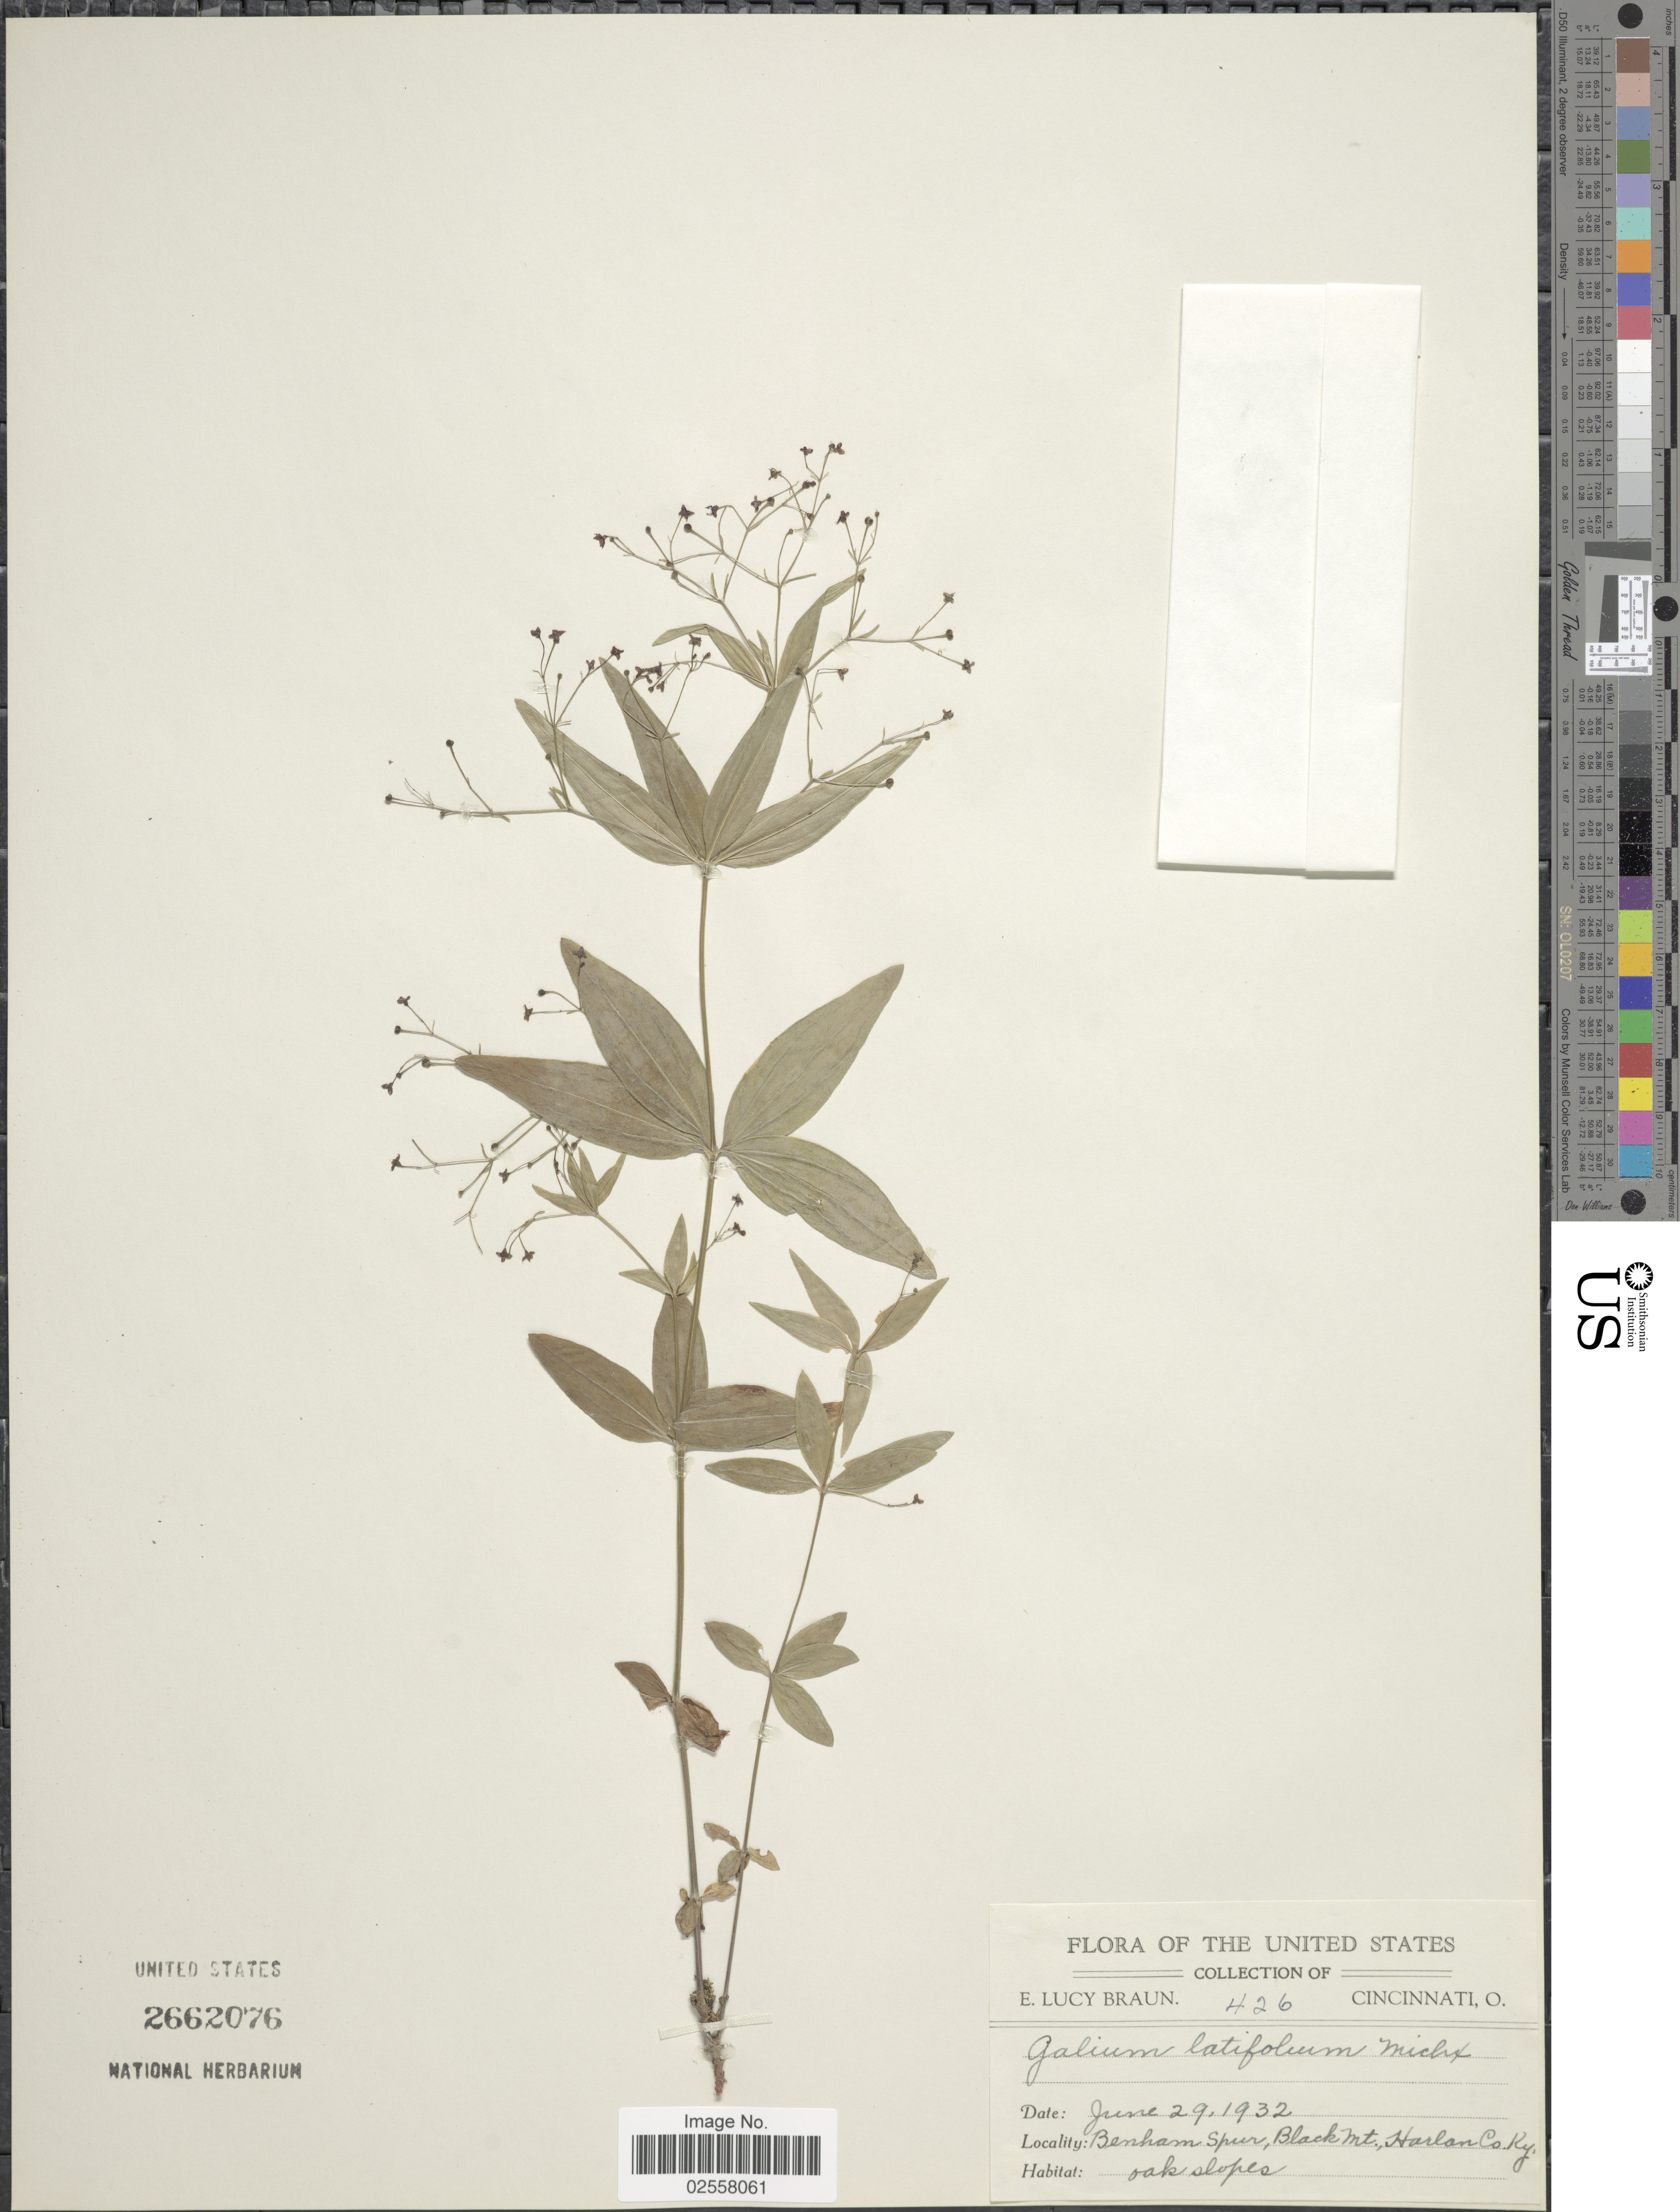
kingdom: Plantae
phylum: Tracheophyta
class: Magnoliopsida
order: Gentianales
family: Rubiaceae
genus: Galium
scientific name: Galium latifolium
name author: Michx.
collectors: E. L. Braun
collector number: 426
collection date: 1932-06-29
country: United States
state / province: Kentucky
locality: Benham Spur, Black Mt. Harlan Co. Ky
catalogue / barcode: US 2662076